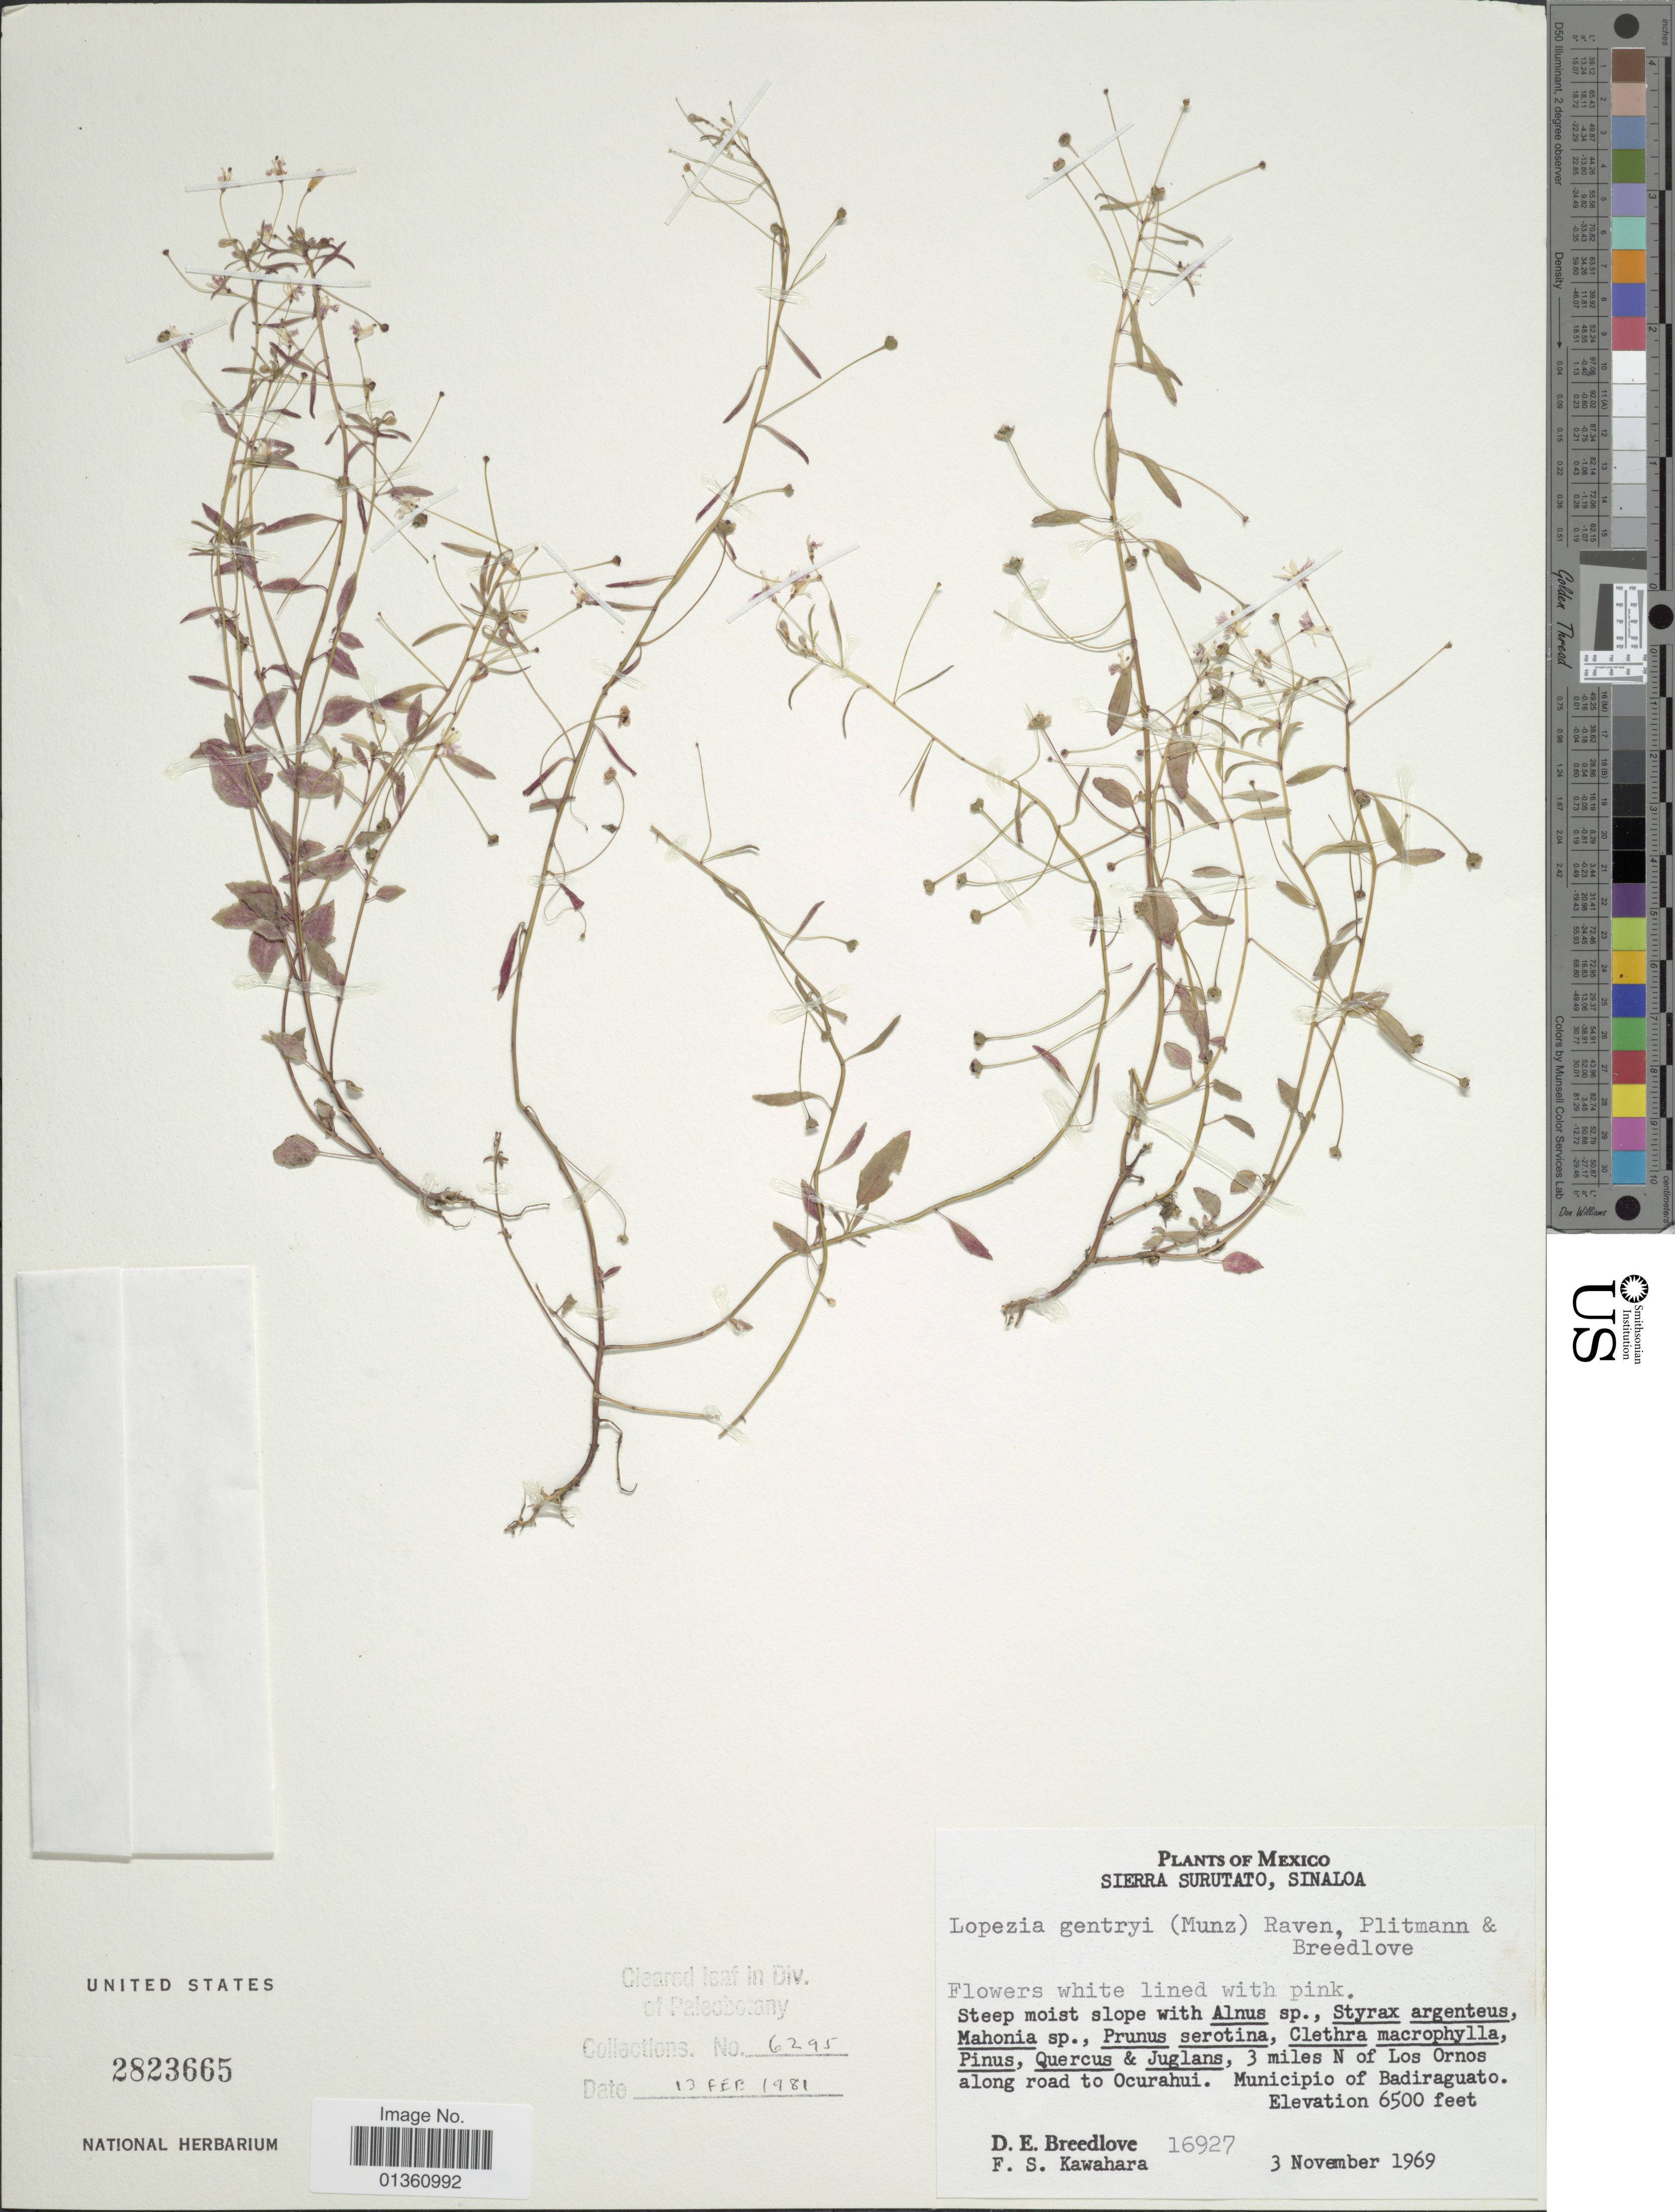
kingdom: Plantae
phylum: Tracheophyta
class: Magnoliopsida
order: Myrtales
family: Onagraceae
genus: Lopezia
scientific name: Lopezia gentryi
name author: (Munz) Plitmann et al.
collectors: D. E. Breedlove & F. Kawahara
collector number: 16927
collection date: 1969-11-03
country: Mexico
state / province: Sinaloa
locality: Sierra Surutato. 3 miles N of Los Ornos along road to Ocurahui. Municipio of Badiraguato.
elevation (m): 1981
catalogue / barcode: US 2823665